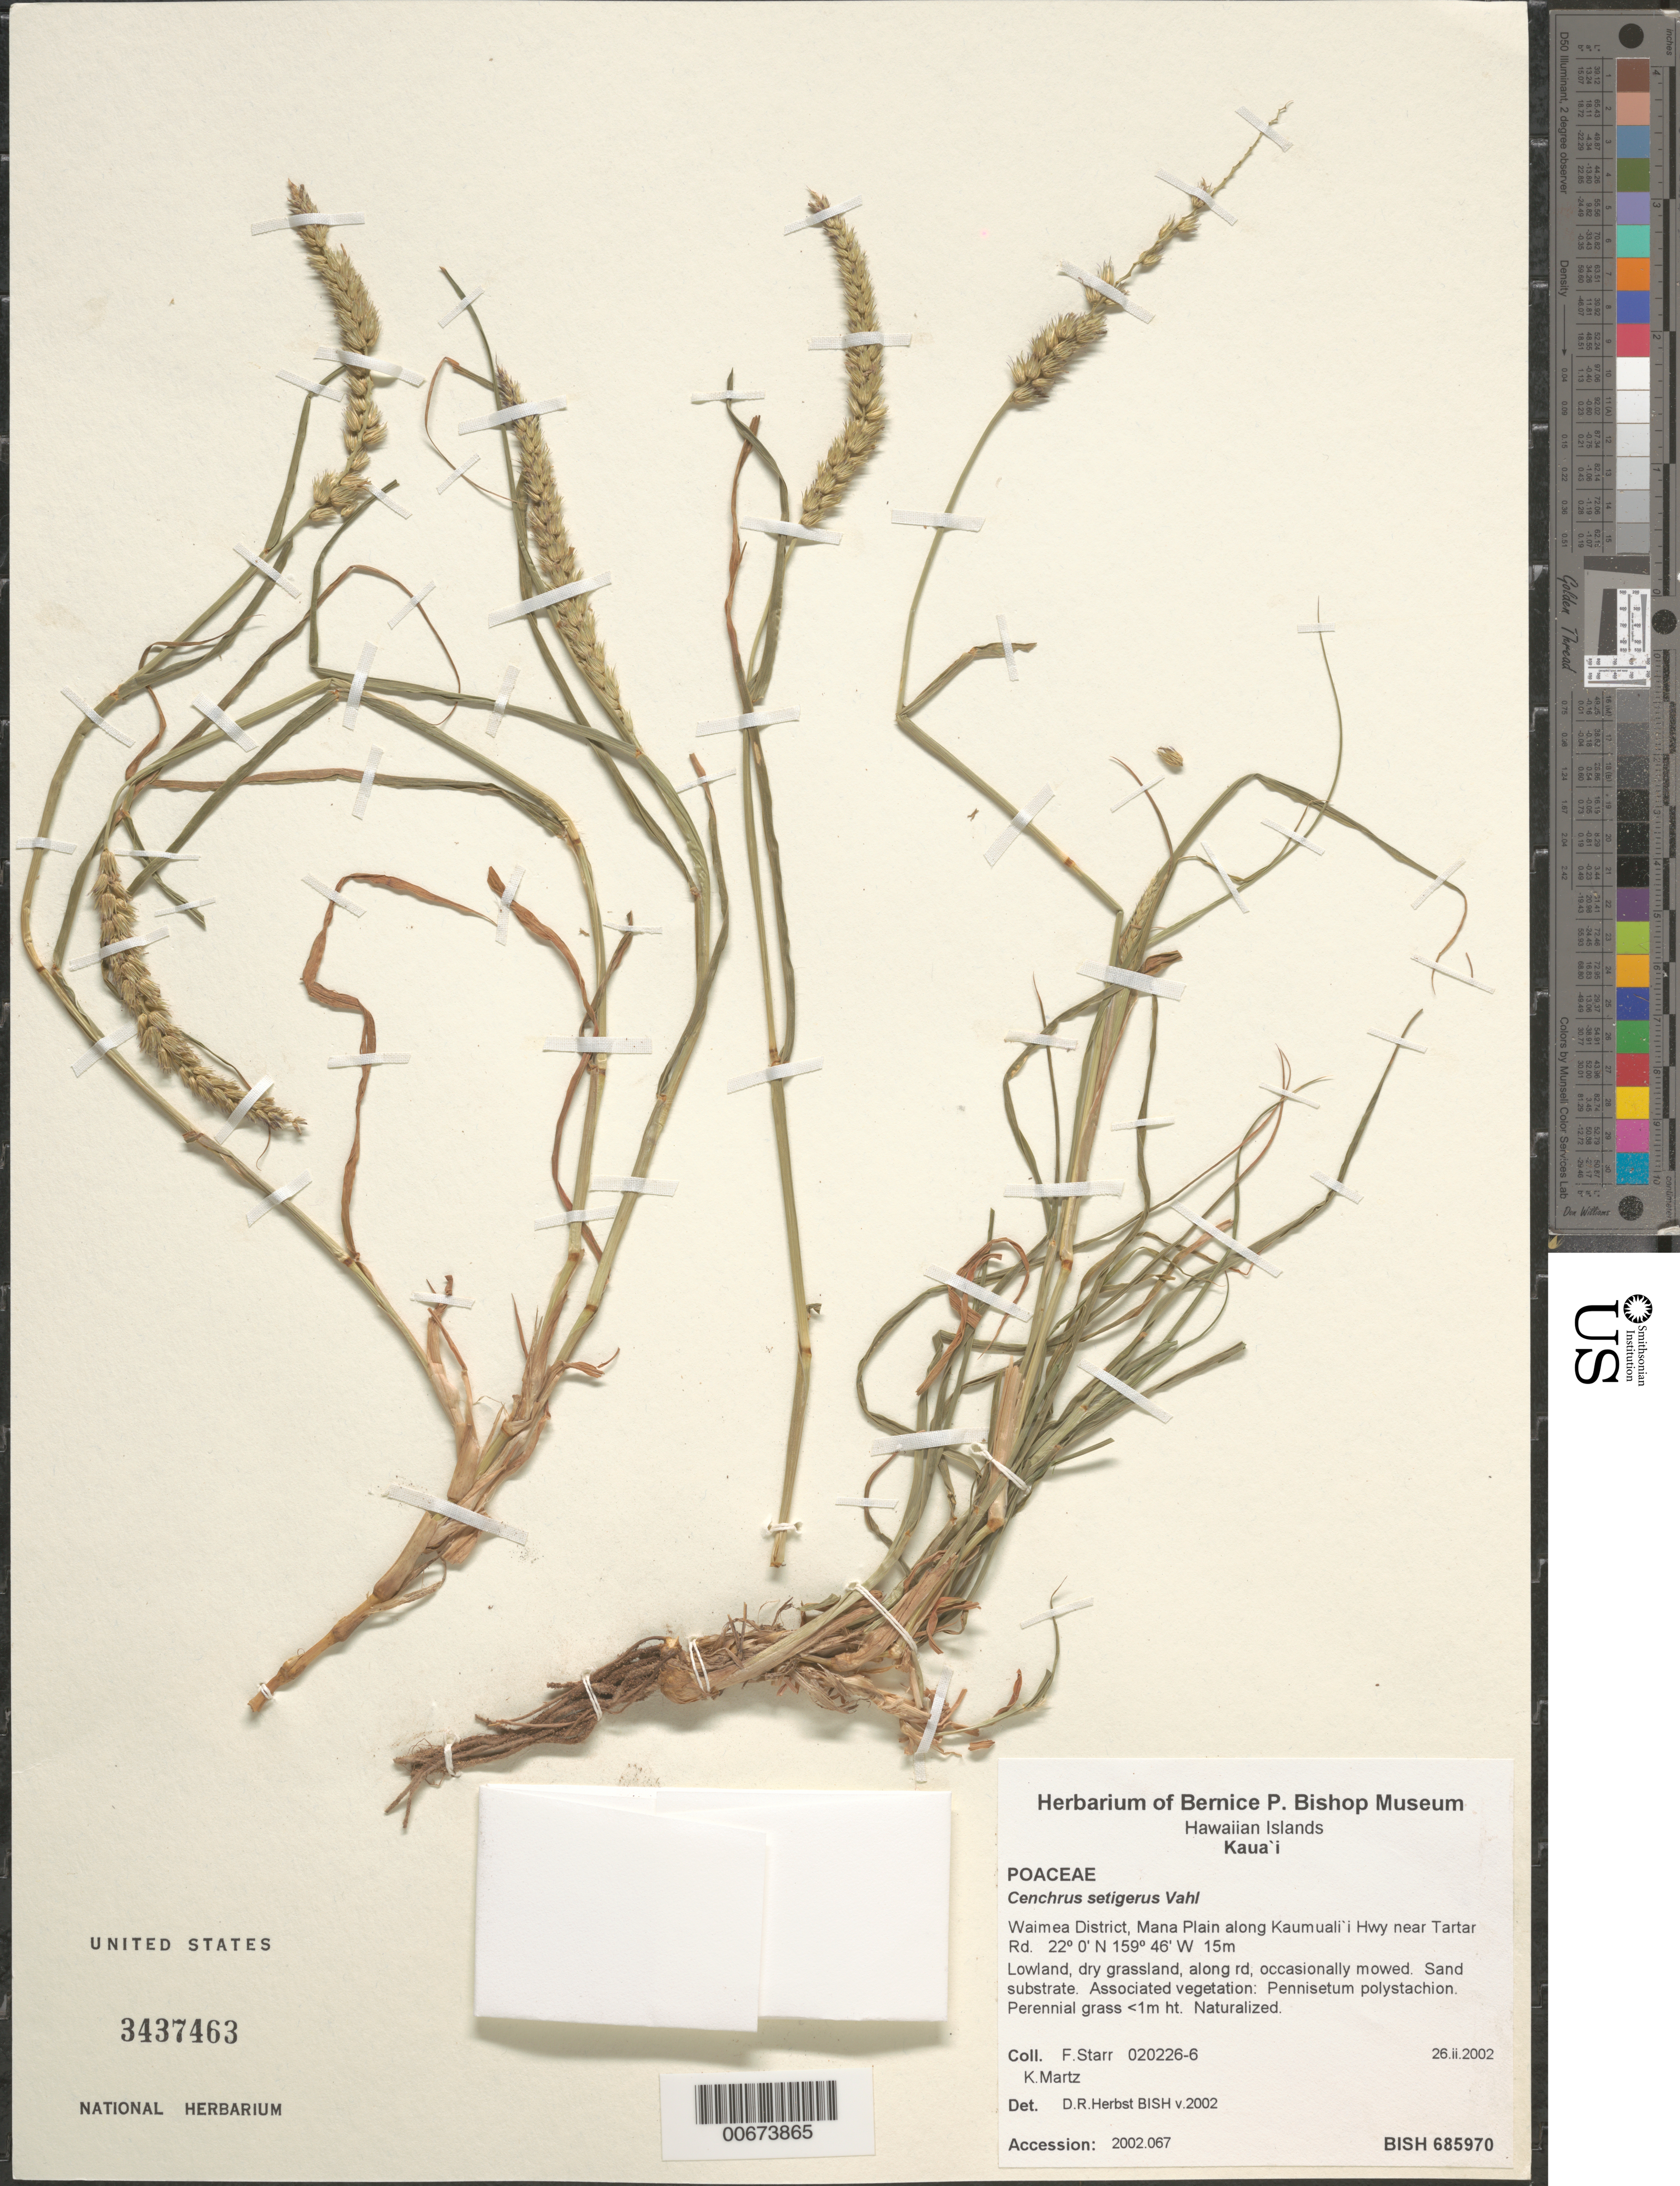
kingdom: Plantae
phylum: Tracheophyta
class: Liliopsida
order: Poales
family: Poaceae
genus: Cenchrus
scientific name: Cenchrus setigerus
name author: Vahl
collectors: F. Starr & K. Martz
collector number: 020226-6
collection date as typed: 26 Feb 2002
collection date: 2002-02-26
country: United States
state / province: Hawaii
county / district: Kauai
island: Kaua'i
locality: Waimea District, Mana Plain along Kaumuali'I Hwy near Tartar Rd.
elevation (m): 15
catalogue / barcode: US 3437463